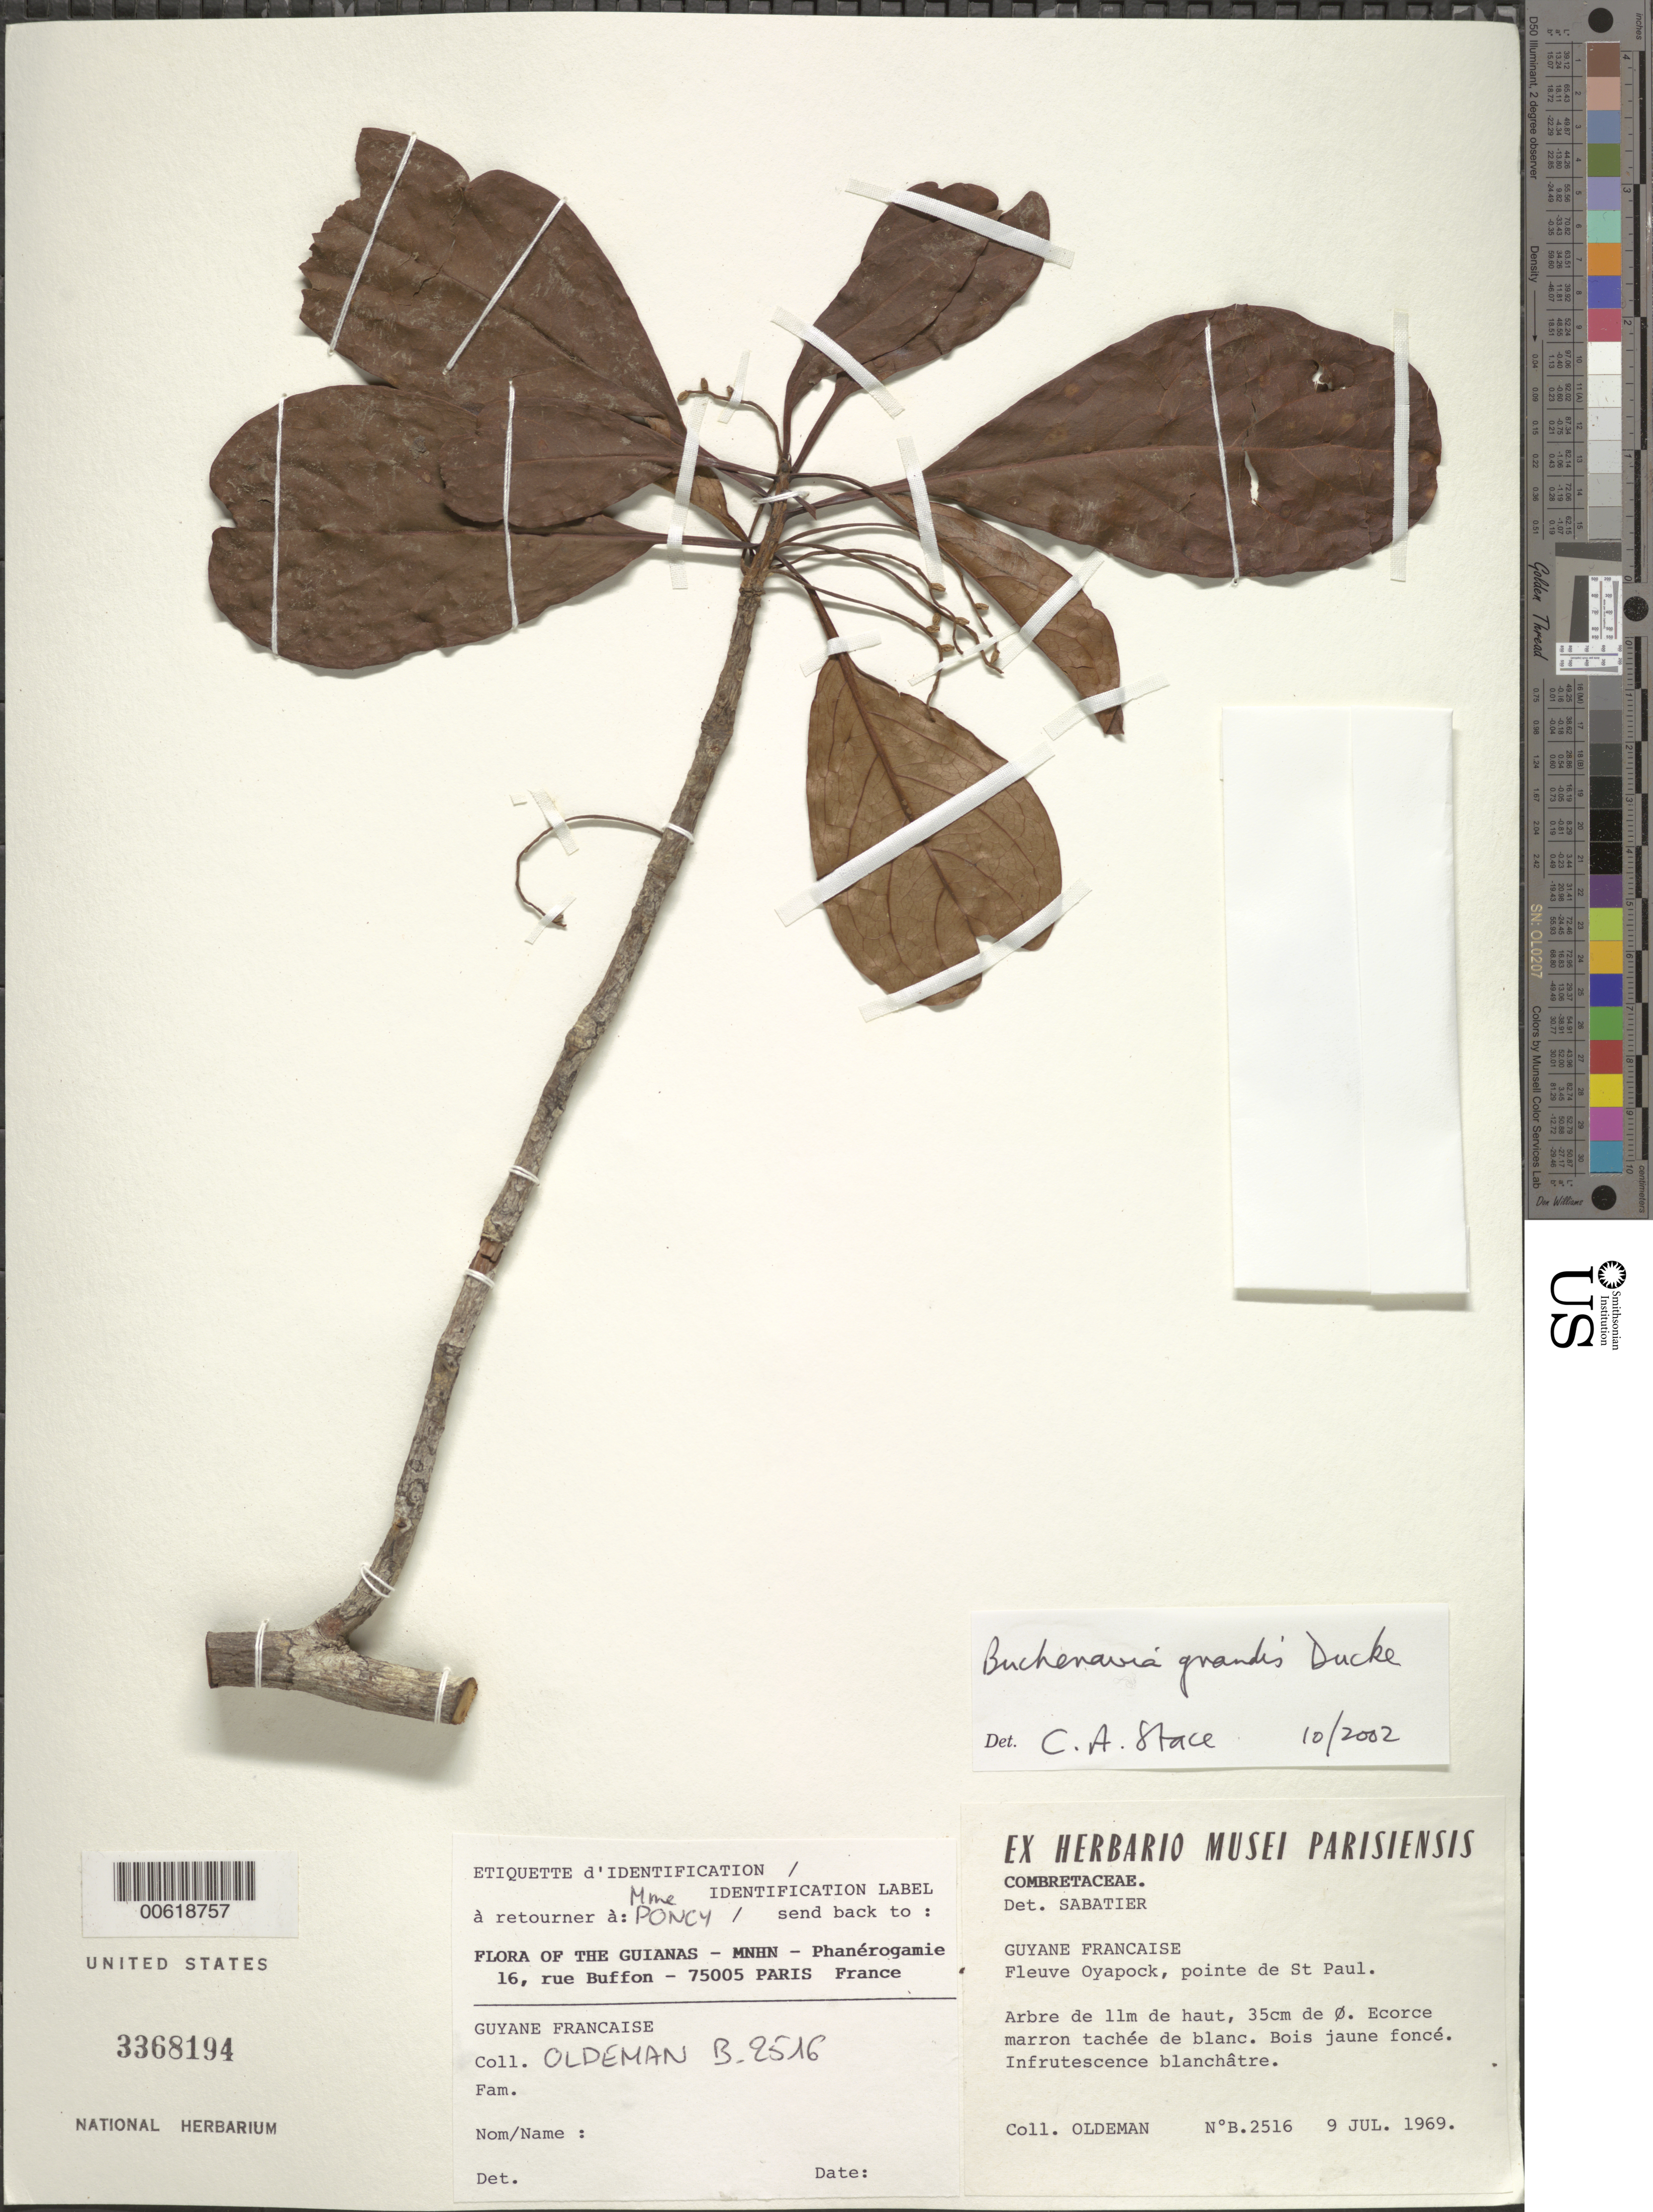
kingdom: Plantae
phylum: Tracheophyta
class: Magnoliopsida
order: Myrtales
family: Combretaceae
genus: Terminalia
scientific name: Terminalia grandis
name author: (Ducke) Gere & Boatwr.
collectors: R. Oldeman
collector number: B 2516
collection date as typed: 9-Jul-69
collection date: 1969-07-09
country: French Guiana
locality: Fleuve Oyapock, pointe de St. Paul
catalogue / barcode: US 3368194